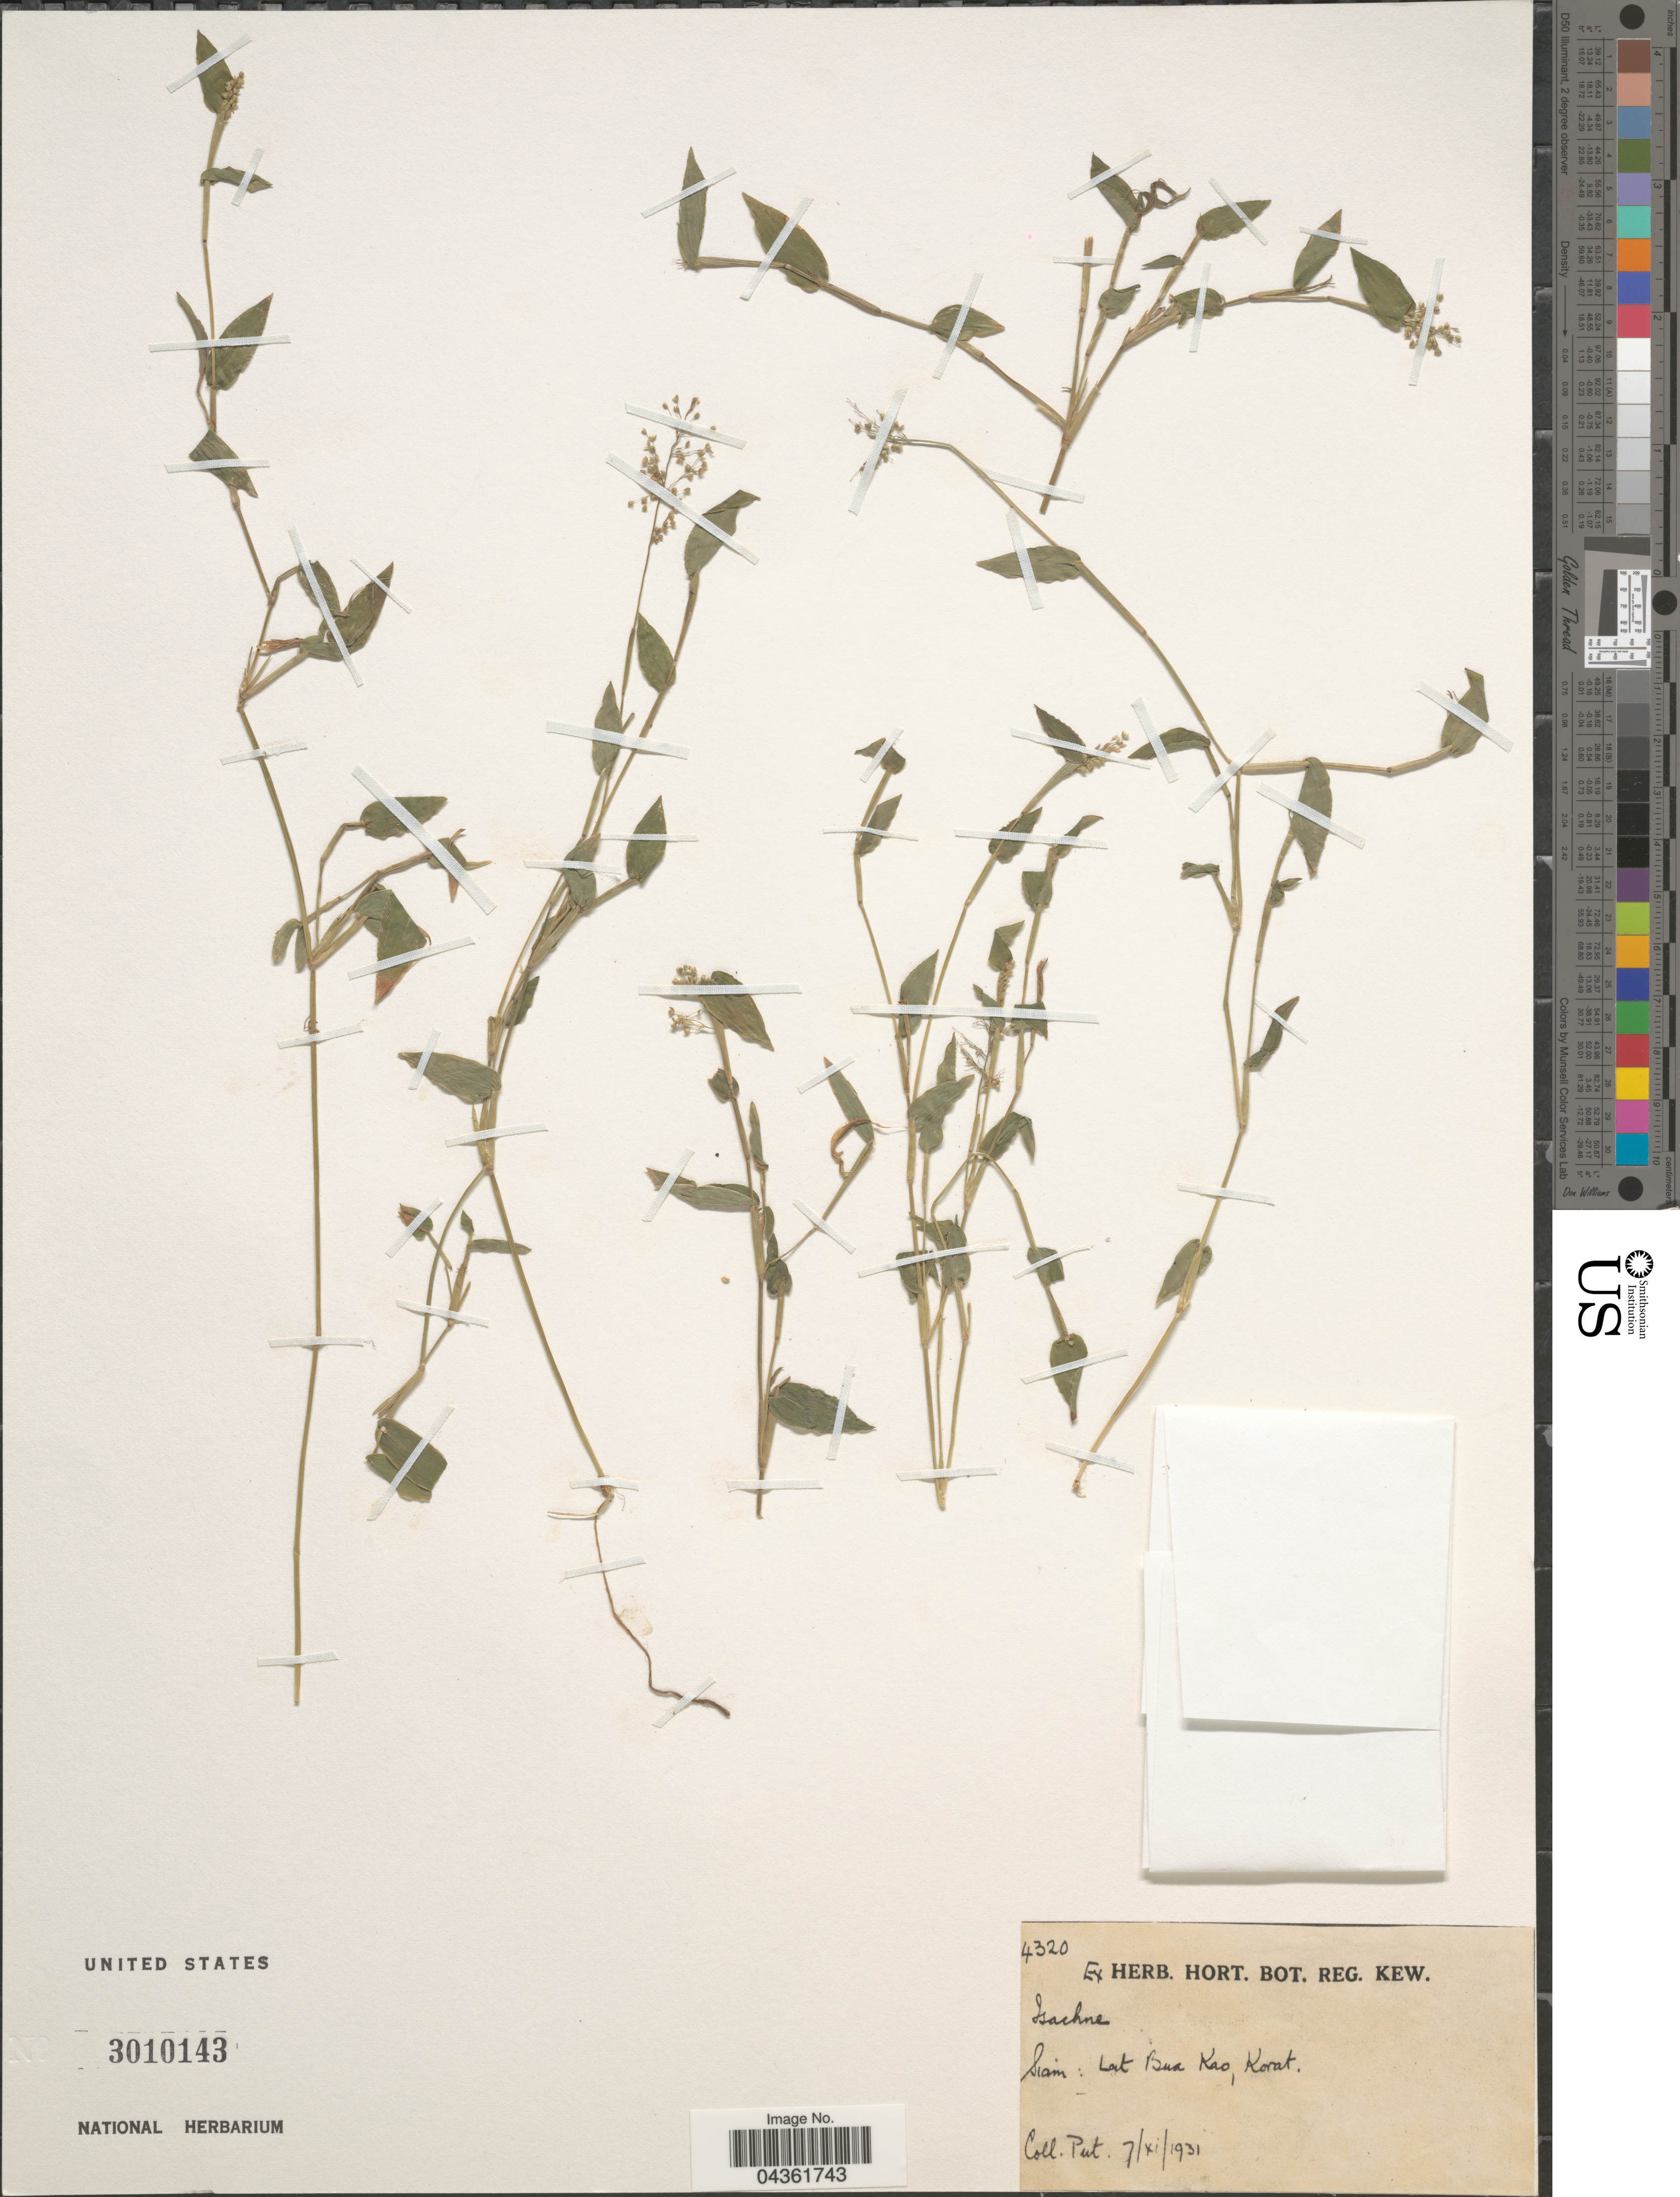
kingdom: Plantae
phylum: Tracheophyta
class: Liliopsida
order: Poales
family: Poaceae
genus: Isachne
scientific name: Isachne sp.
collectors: -. Put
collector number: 4320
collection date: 1931-11-07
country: Thailand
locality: Siam: Lat Bua Kao, Korat.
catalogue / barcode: US 3010143